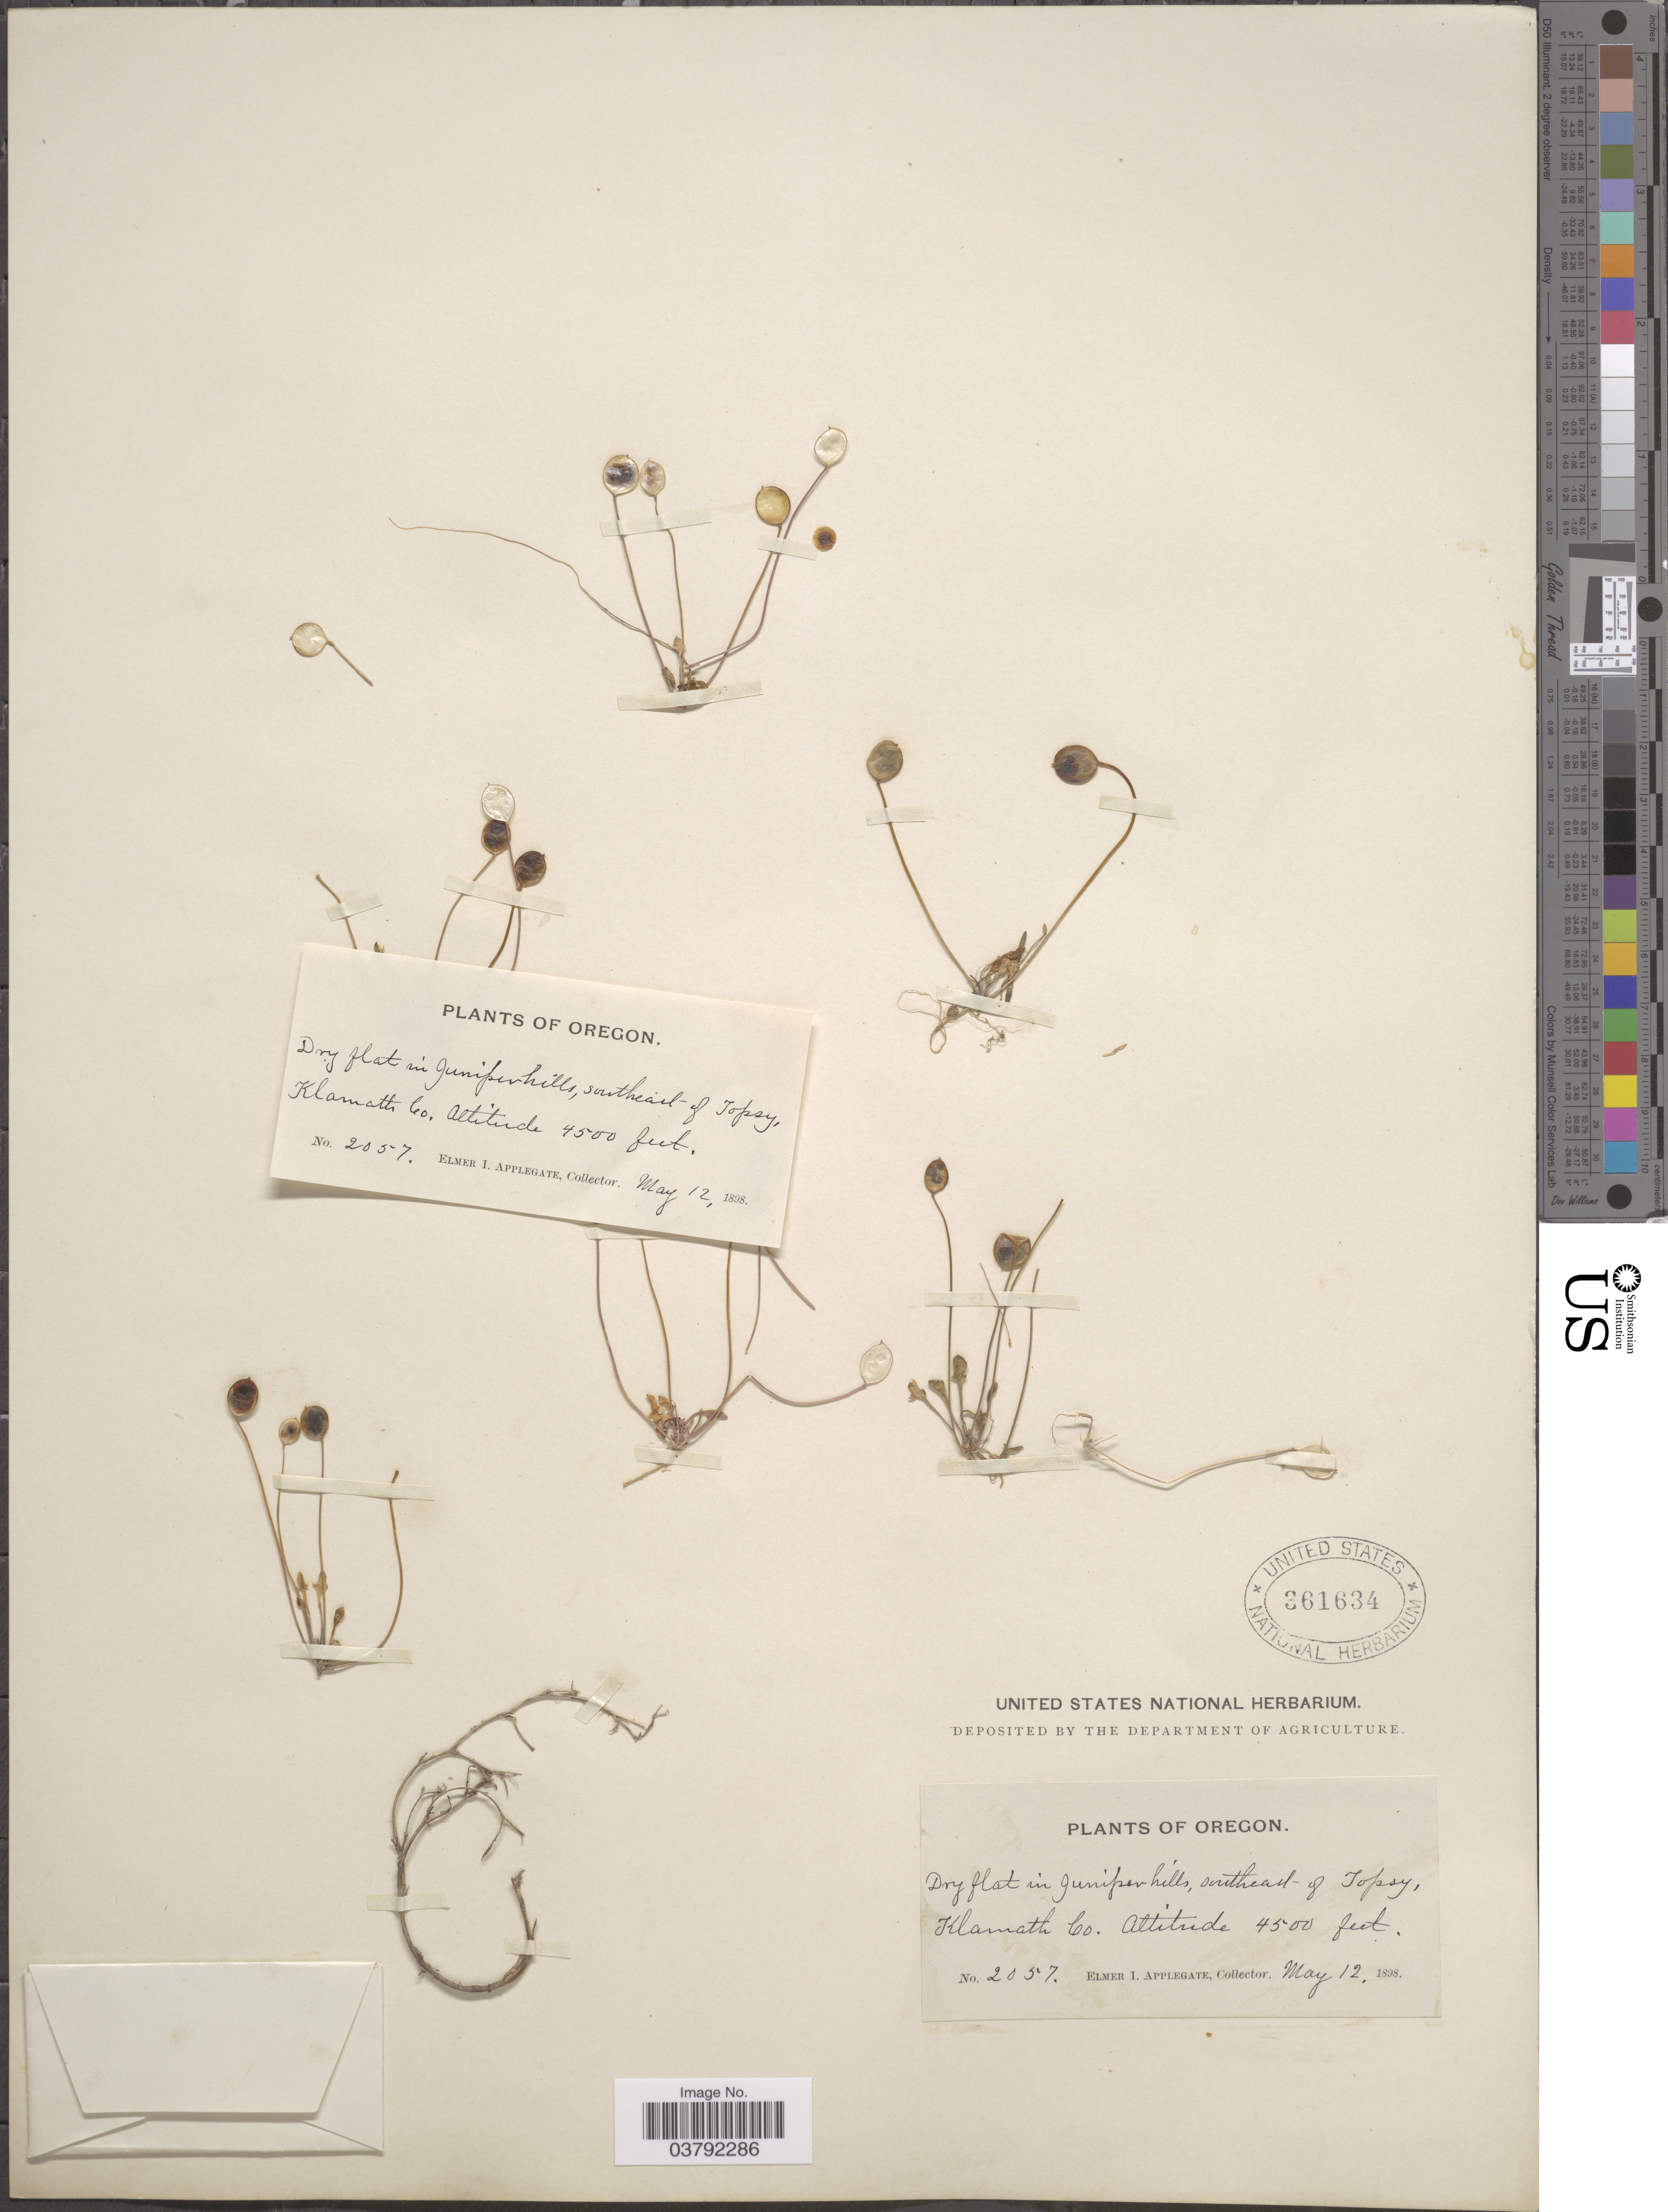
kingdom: Plantae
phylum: Tracheophyta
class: Magnoliopsida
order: Brassicales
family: Brassicaceae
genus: Idahoa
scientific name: Idahoa sp.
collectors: E. I. Applegate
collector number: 2057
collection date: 1898-05-12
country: United States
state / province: Oregon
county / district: Klamath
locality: Dry flat in Juniper hills, southeast of Topsy, Klamath Co.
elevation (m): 1372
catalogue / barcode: US 361634